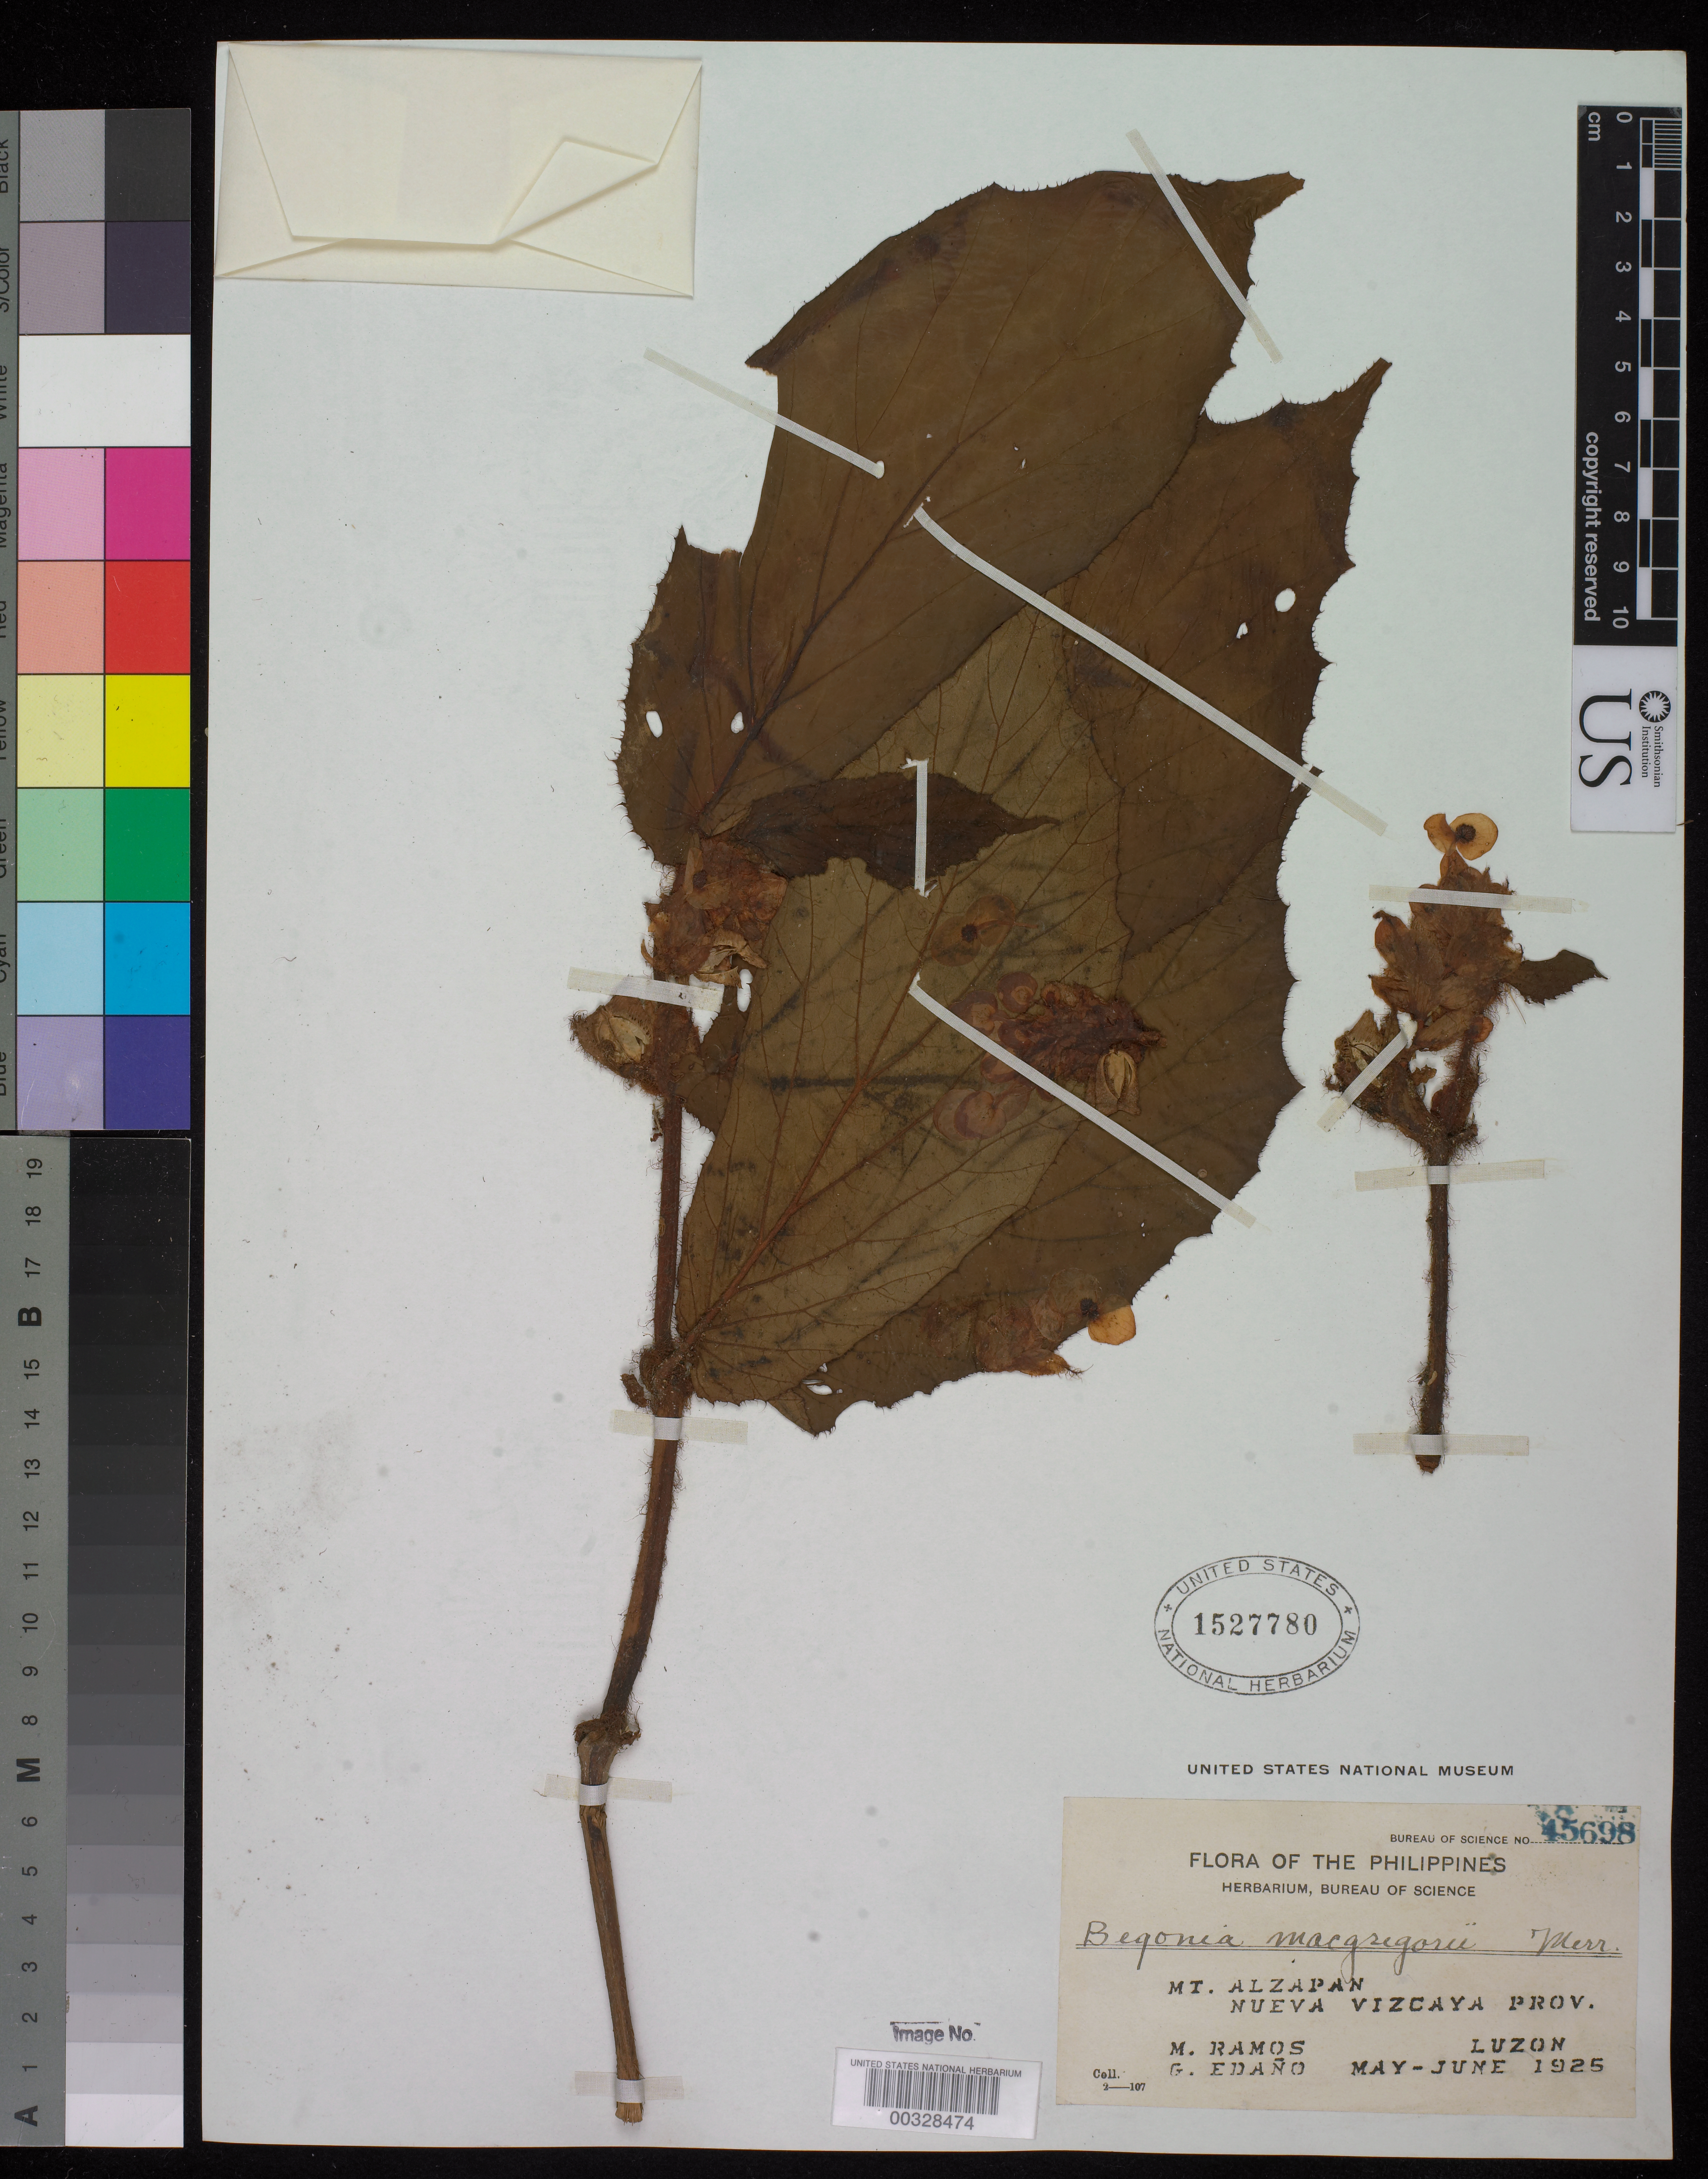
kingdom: Plantae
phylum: Tracheophyta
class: Magnoliopsida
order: Cucurbitales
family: Begoniaceae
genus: Begonia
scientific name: Begonia macgregorii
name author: Merr.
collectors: M. Ramos & G. E. Edaño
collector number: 45698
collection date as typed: May 1925 to -- Jun 1925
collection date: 1925-05/1925-06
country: Philippines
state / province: Cagayan Valley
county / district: Nueva Vizcaya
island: Luzon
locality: Mt. alzapan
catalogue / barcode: US 1527780